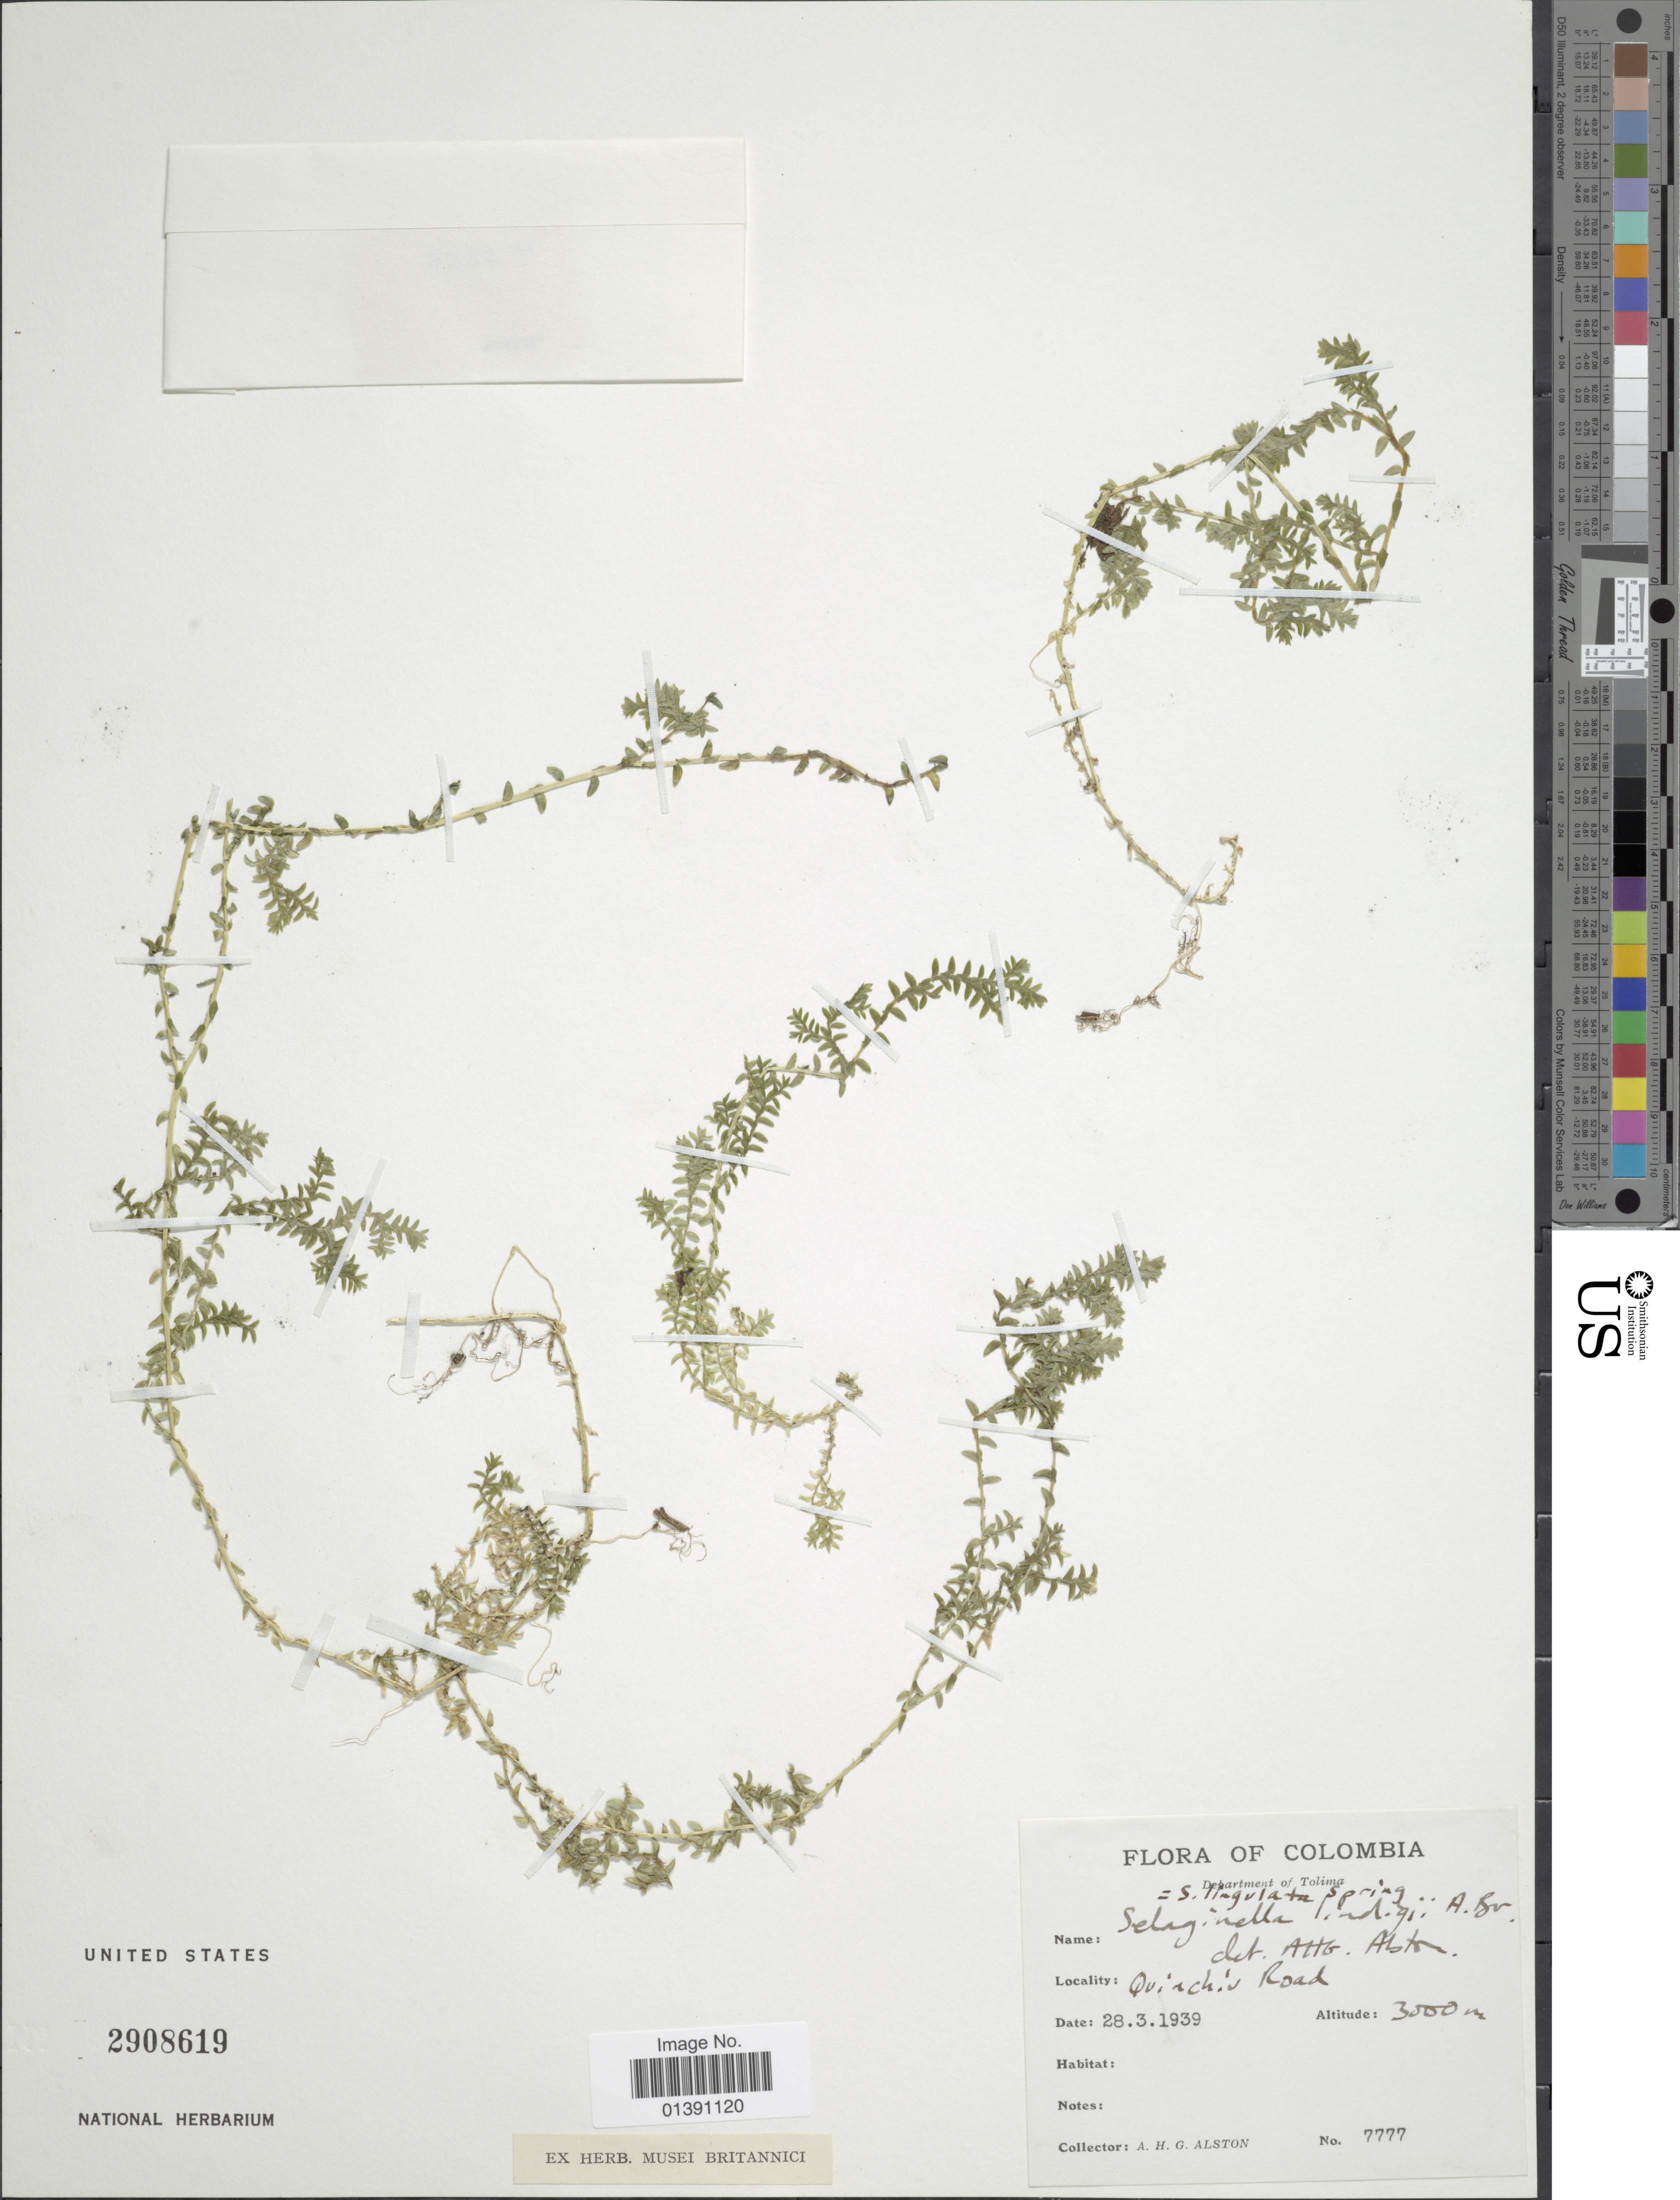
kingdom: Plantae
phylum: Tracheophyta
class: Lycopodiopsida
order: Selaginellales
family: Selaginellaceae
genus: Selaginella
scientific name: Selaginella lingulata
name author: Spring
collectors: A. H. Alston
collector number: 7777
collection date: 1939-03-28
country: Colombia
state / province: Tolima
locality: Quinchia Road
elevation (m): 3000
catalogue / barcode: US 2908619